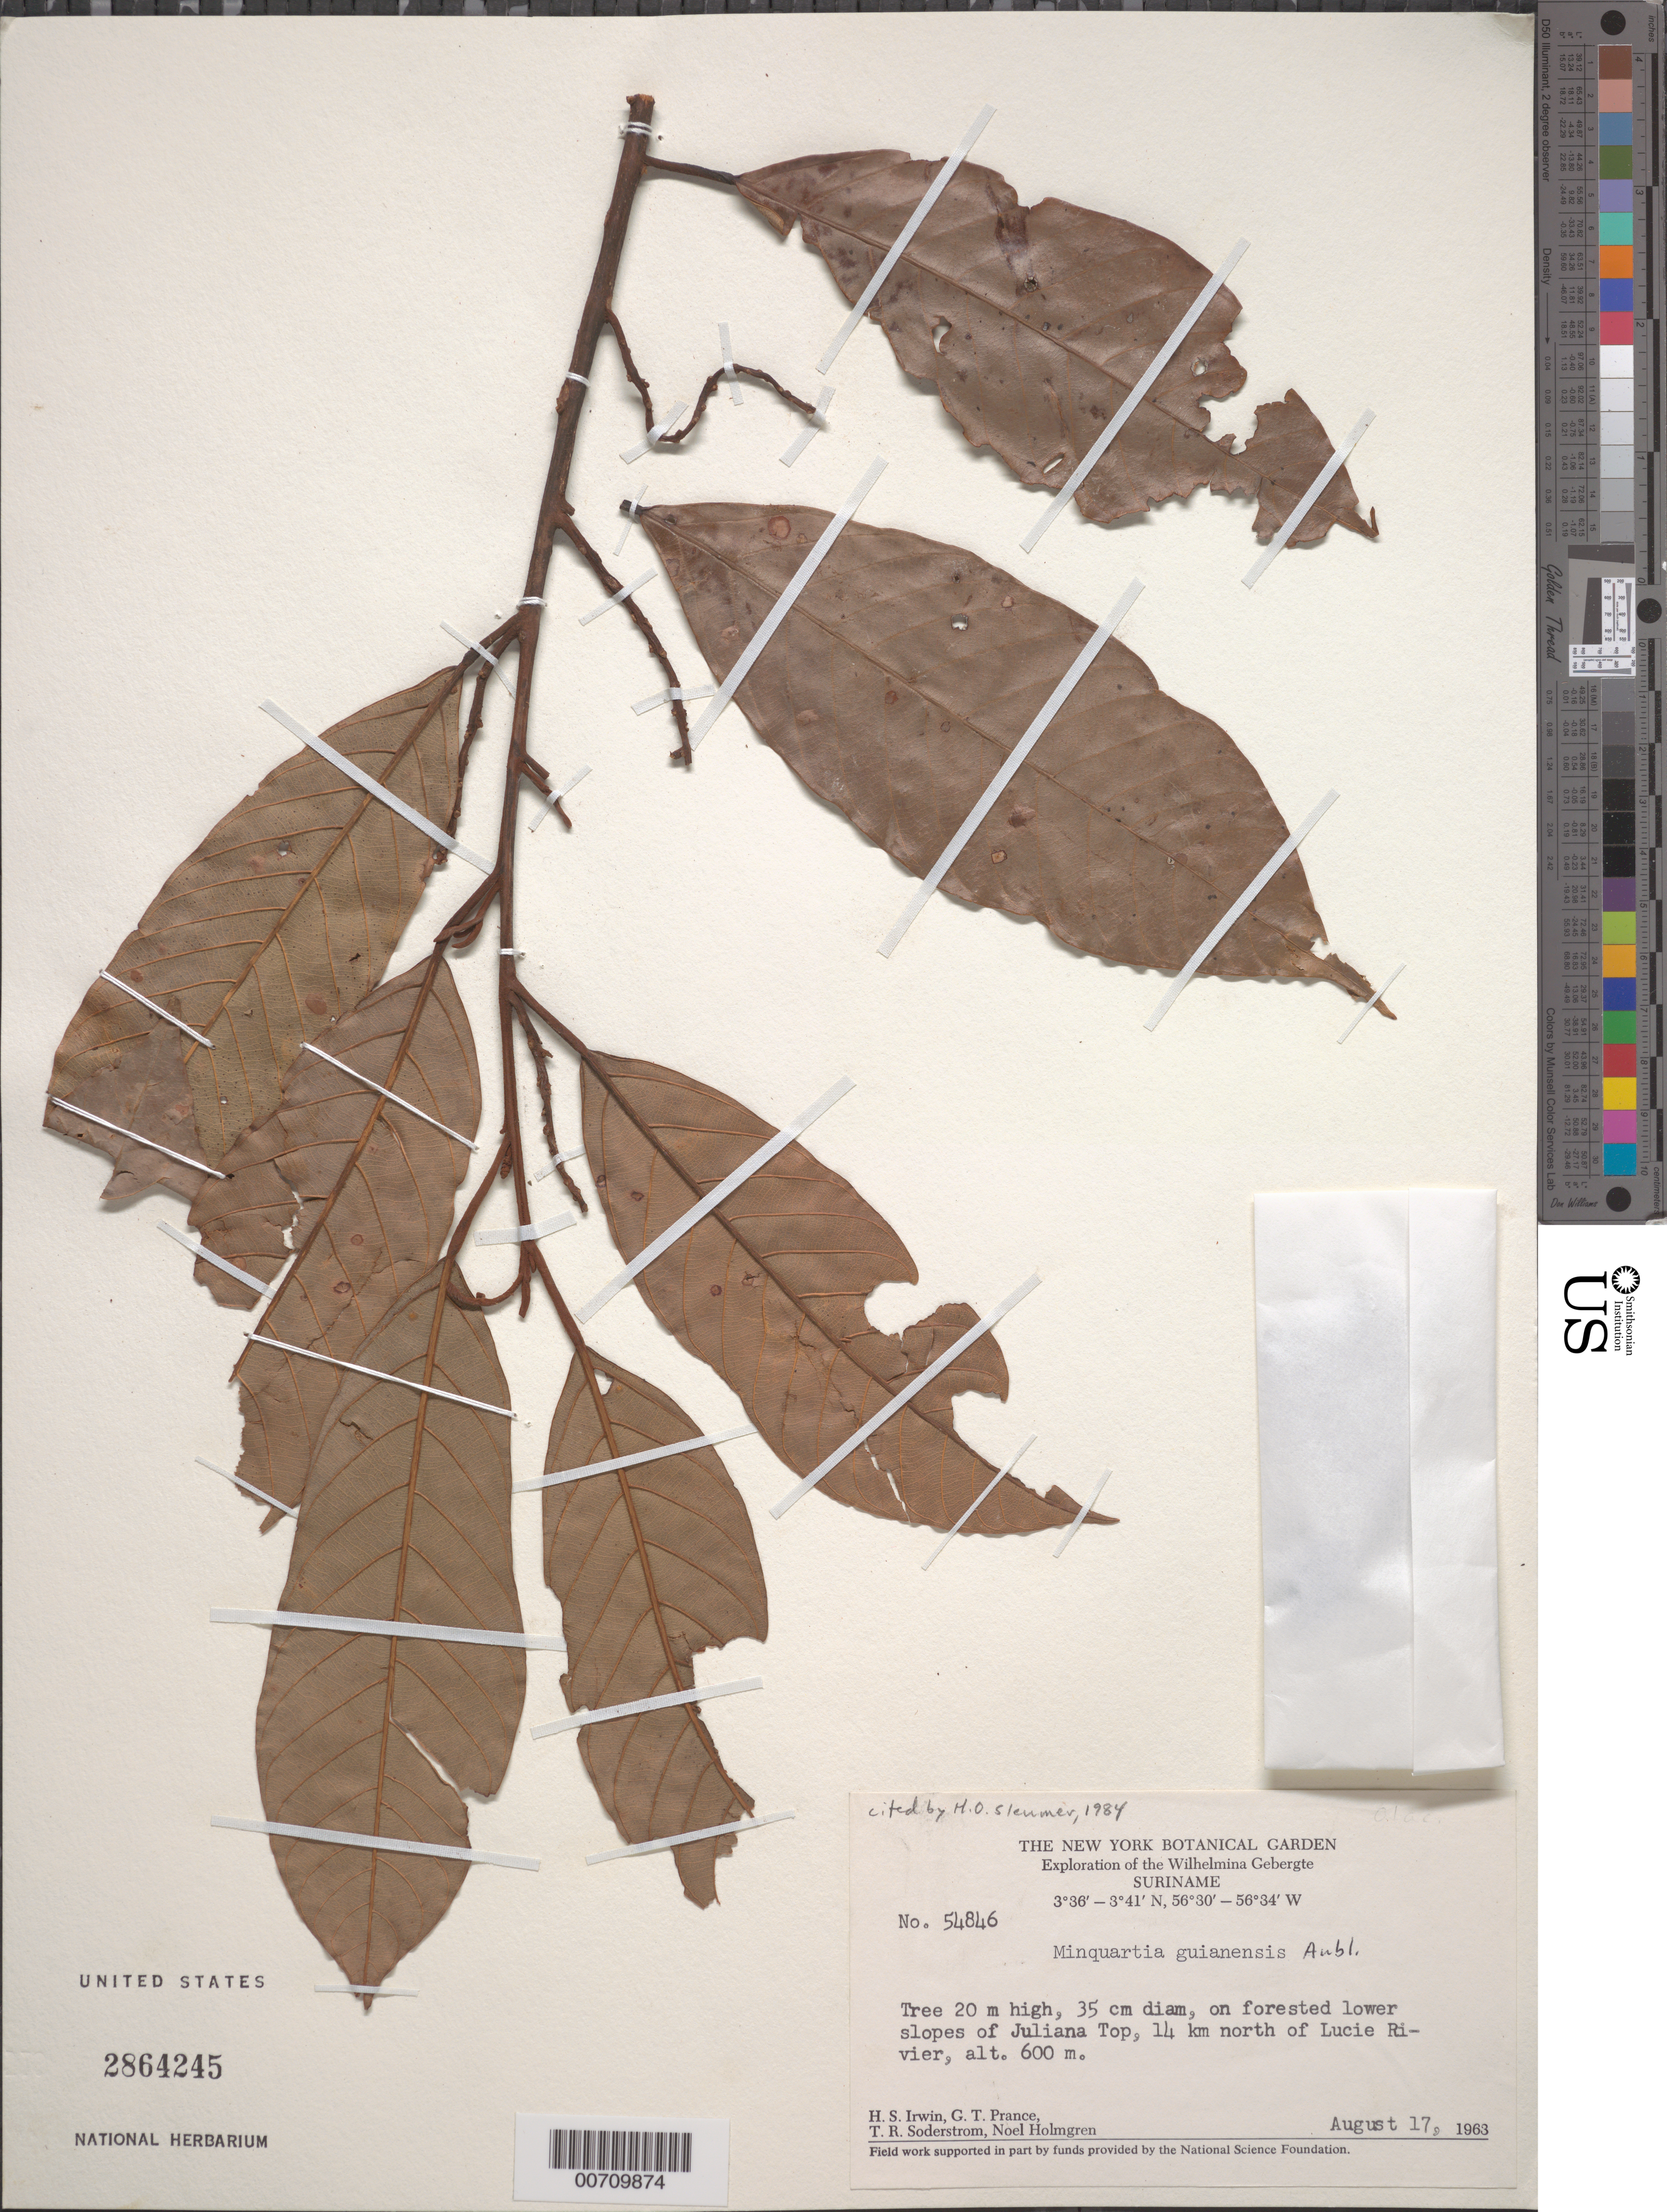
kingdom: Plantae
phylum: Tracheophyta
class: Magnoliopsida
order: Santalales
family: Coulaceae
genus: Minquartia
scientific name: Minquartia guianensis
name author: Aubl.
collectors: H. Irwin, G. T. Prance, T. R. Soderstrom & N. H. Holmgren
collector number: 54846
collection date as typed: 17-Aug-63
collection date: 1963-08-17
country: Suriname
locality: Juliana Top, 14 km N of Lucie R., Wilhelmina Gebergte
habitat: Forested lower slopes of Juliana Top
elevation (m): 600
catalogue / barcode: US 2864245